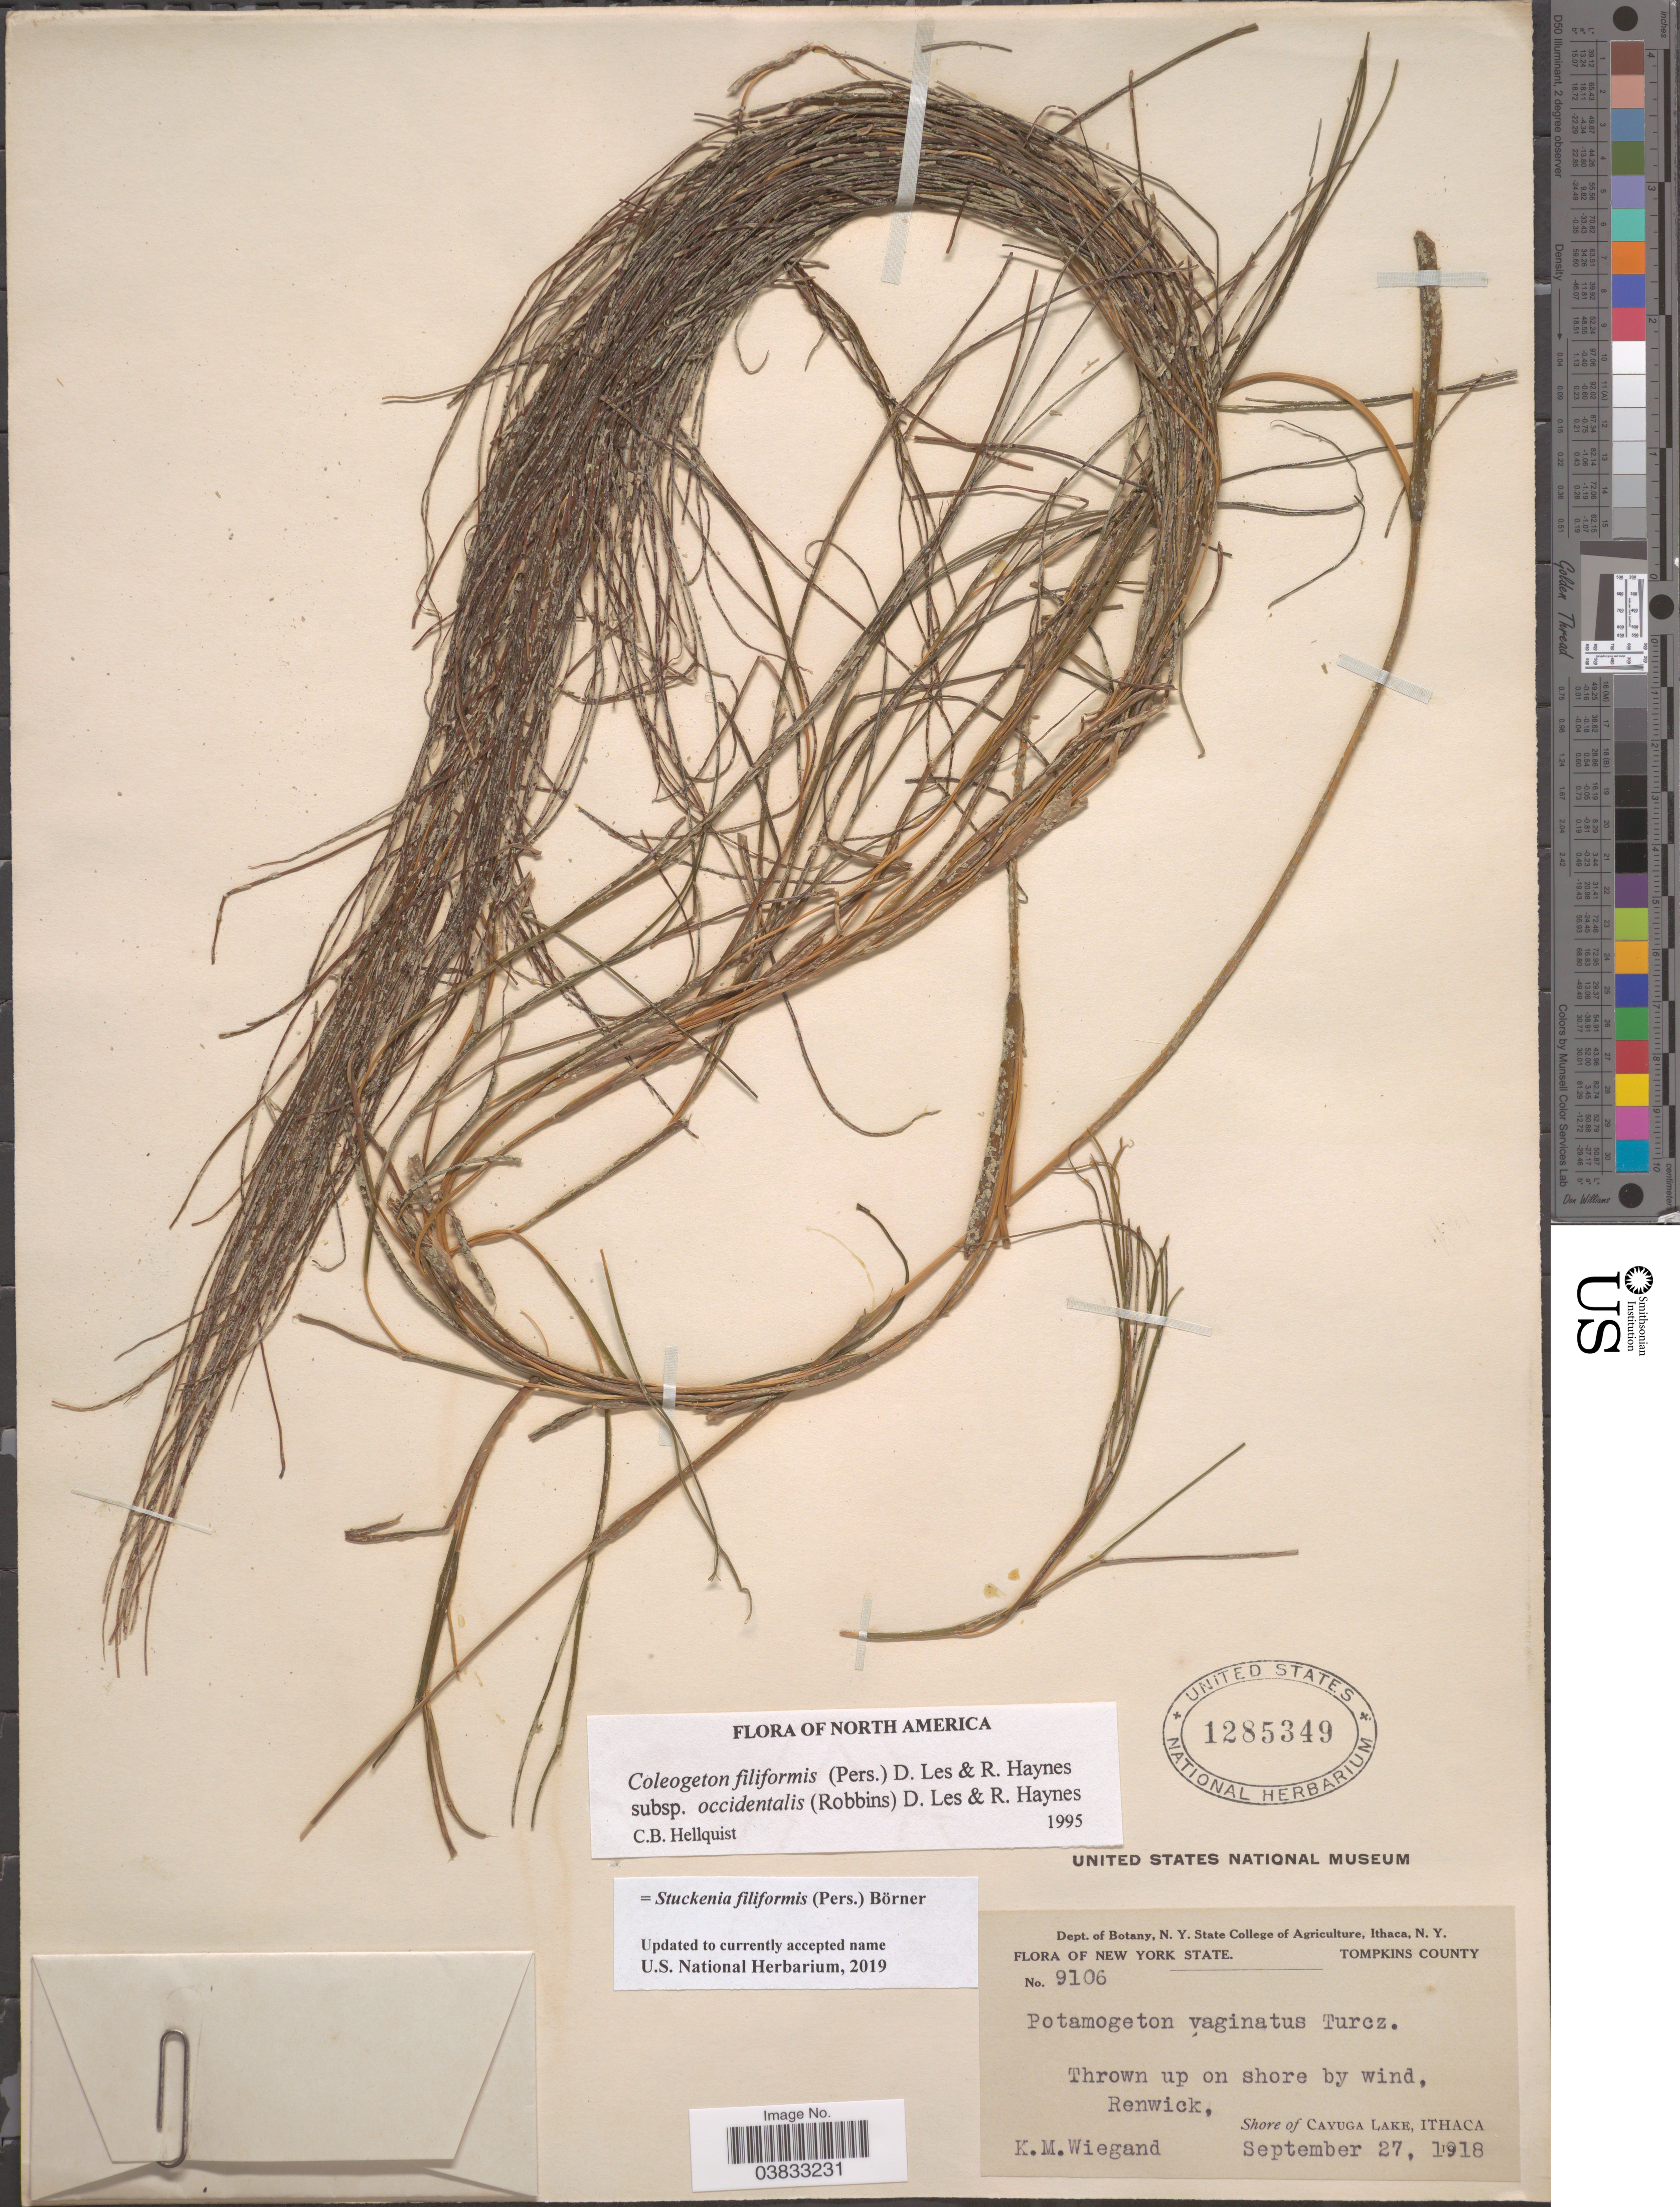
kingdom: Plantae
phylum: Tracheophyta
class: Liliopsida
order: Alismatales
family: Potamogetonaceae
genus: Stuckenia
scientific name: Stuckenia filiformis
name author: (Pers.) Börner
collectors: K. M. Wiegand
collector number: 9106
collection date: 1918-09-27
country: United States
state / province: New York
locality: Tompkins County. Renwick, Shore of Cayuga Lake, Ithaca.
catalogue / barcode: US 1285349